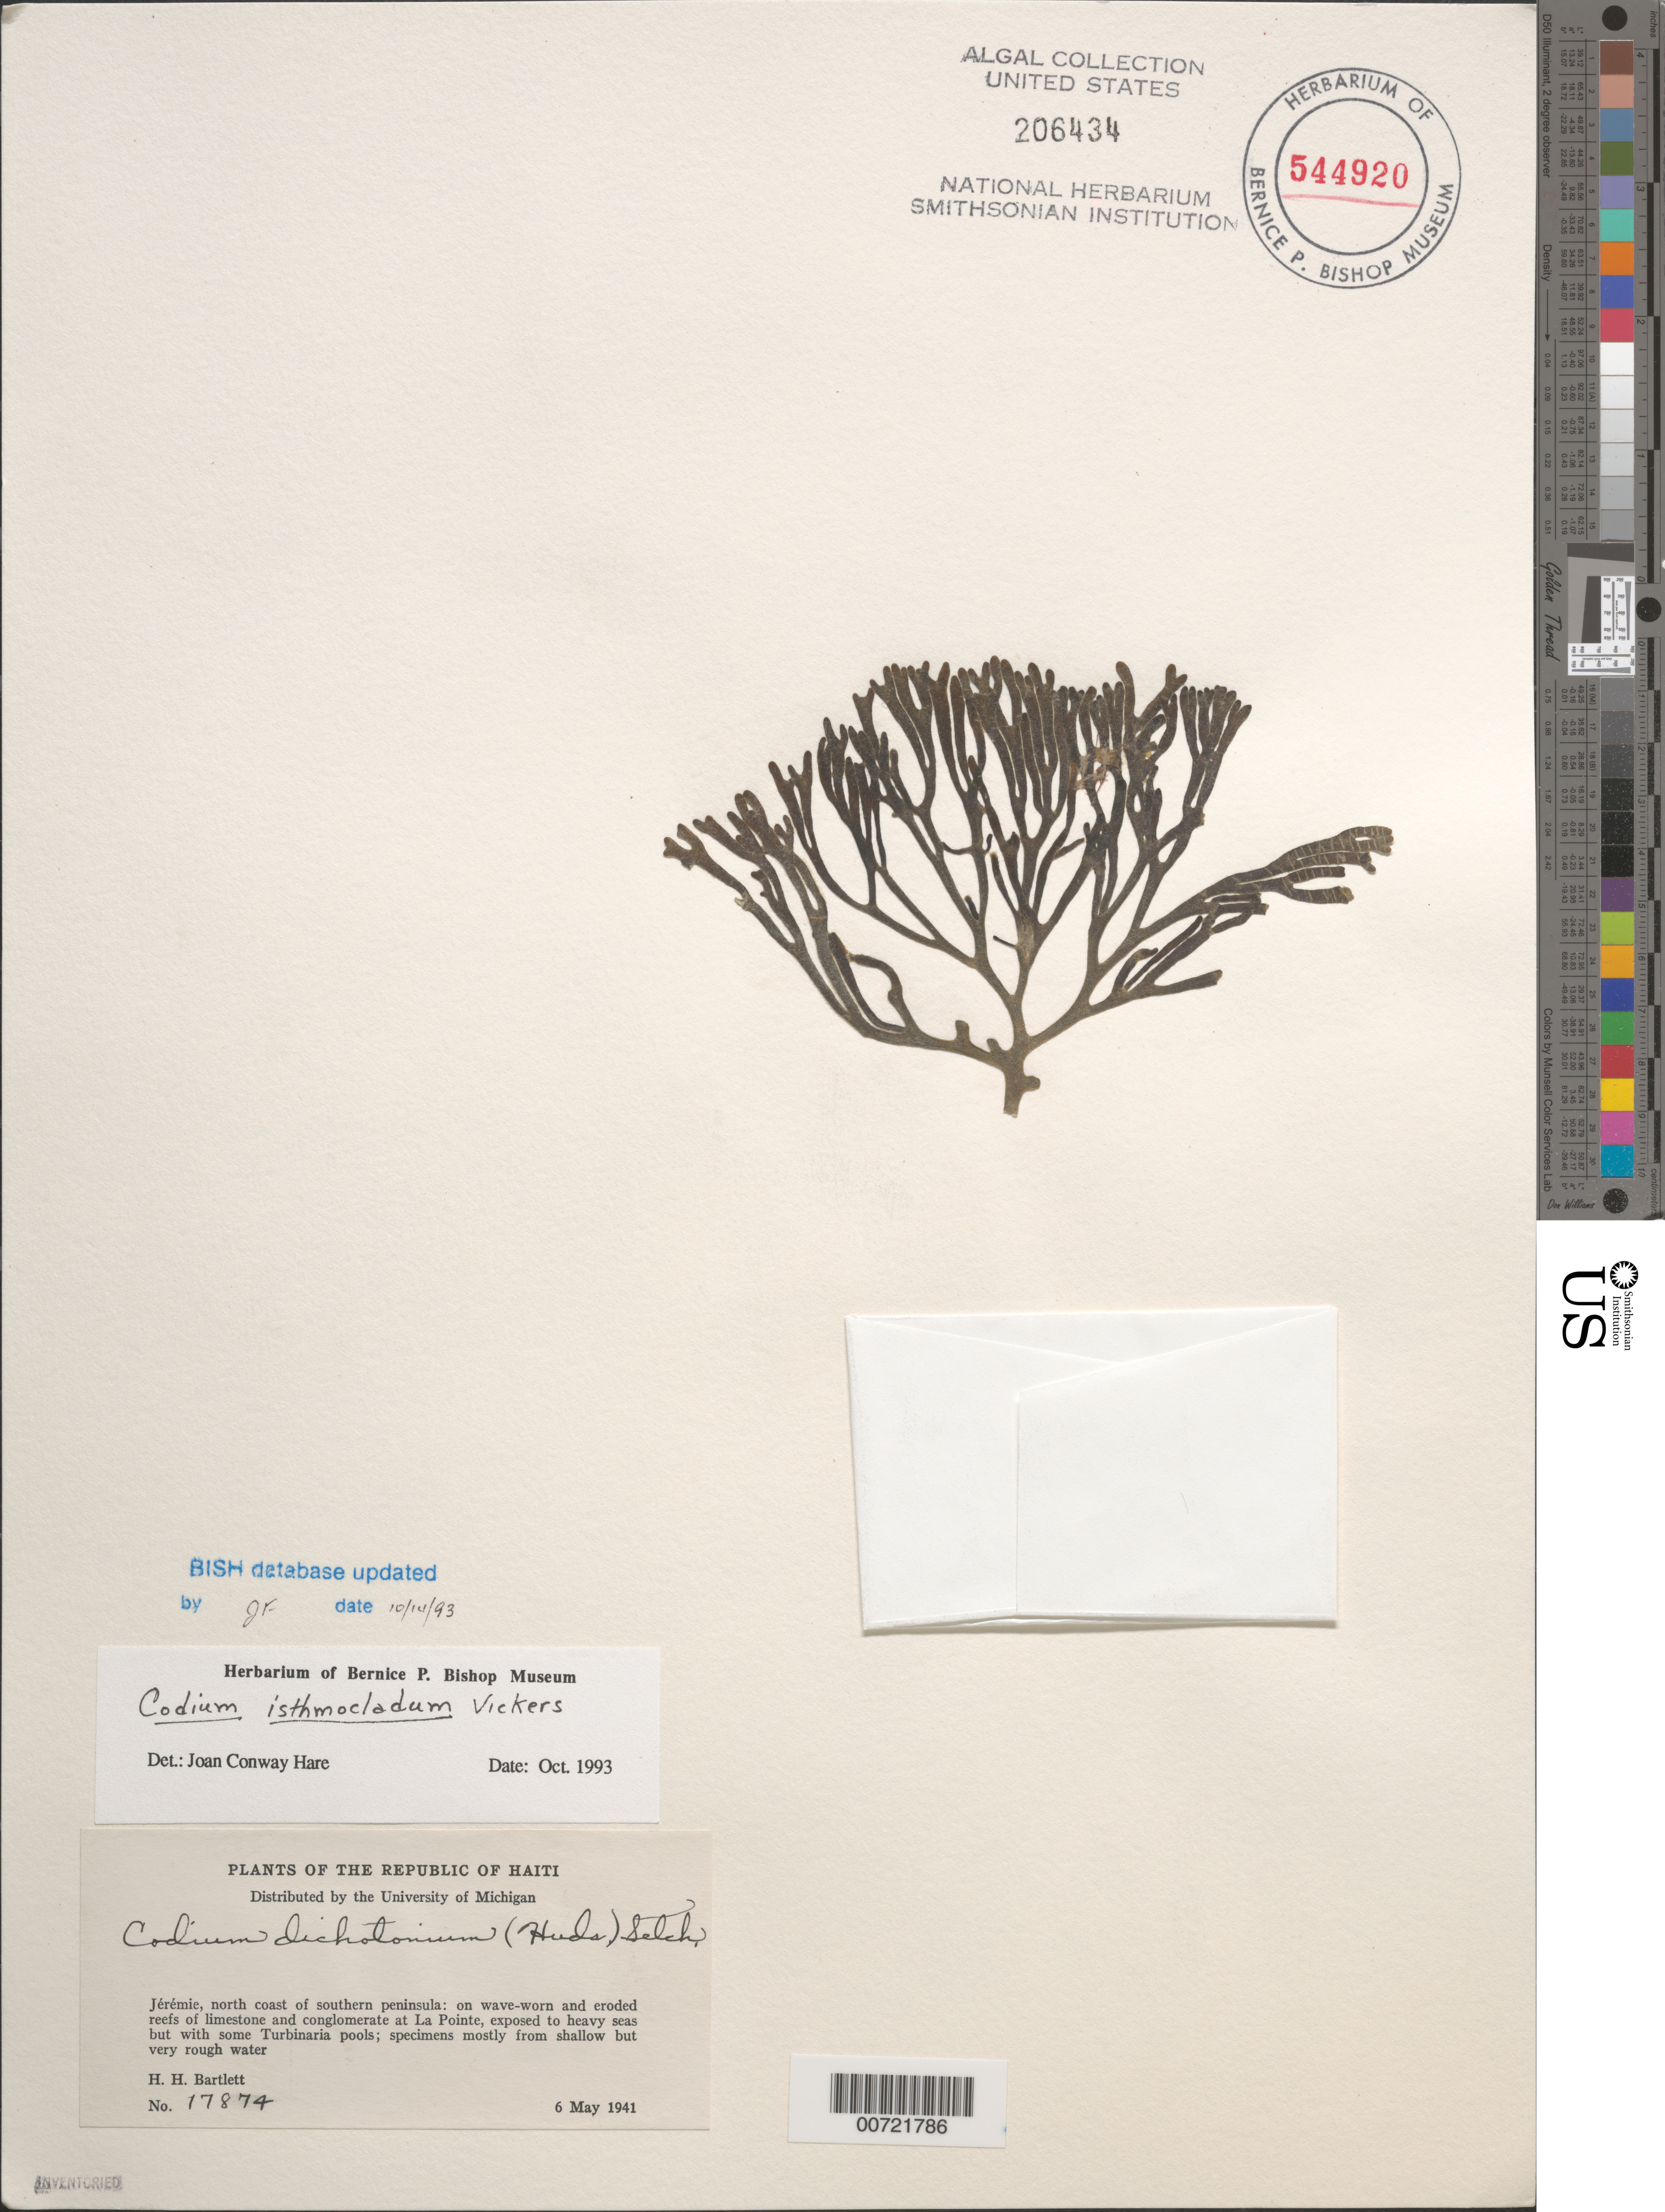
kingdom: Plantae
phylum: Chlorophyta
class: Ulvophyceae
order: Bryopsidales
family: Codiaceae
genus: Codium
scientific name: Codium isthmocladum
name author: Vickers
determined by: Hare, Joan Conway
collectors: H. H. Bartlett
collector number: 17874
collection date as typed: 06 May 1941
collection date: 1941-05-06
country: Haiti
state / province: Sud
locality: Jeremie, La Pointe, north coast of southern peninsula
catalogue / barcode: US 206434